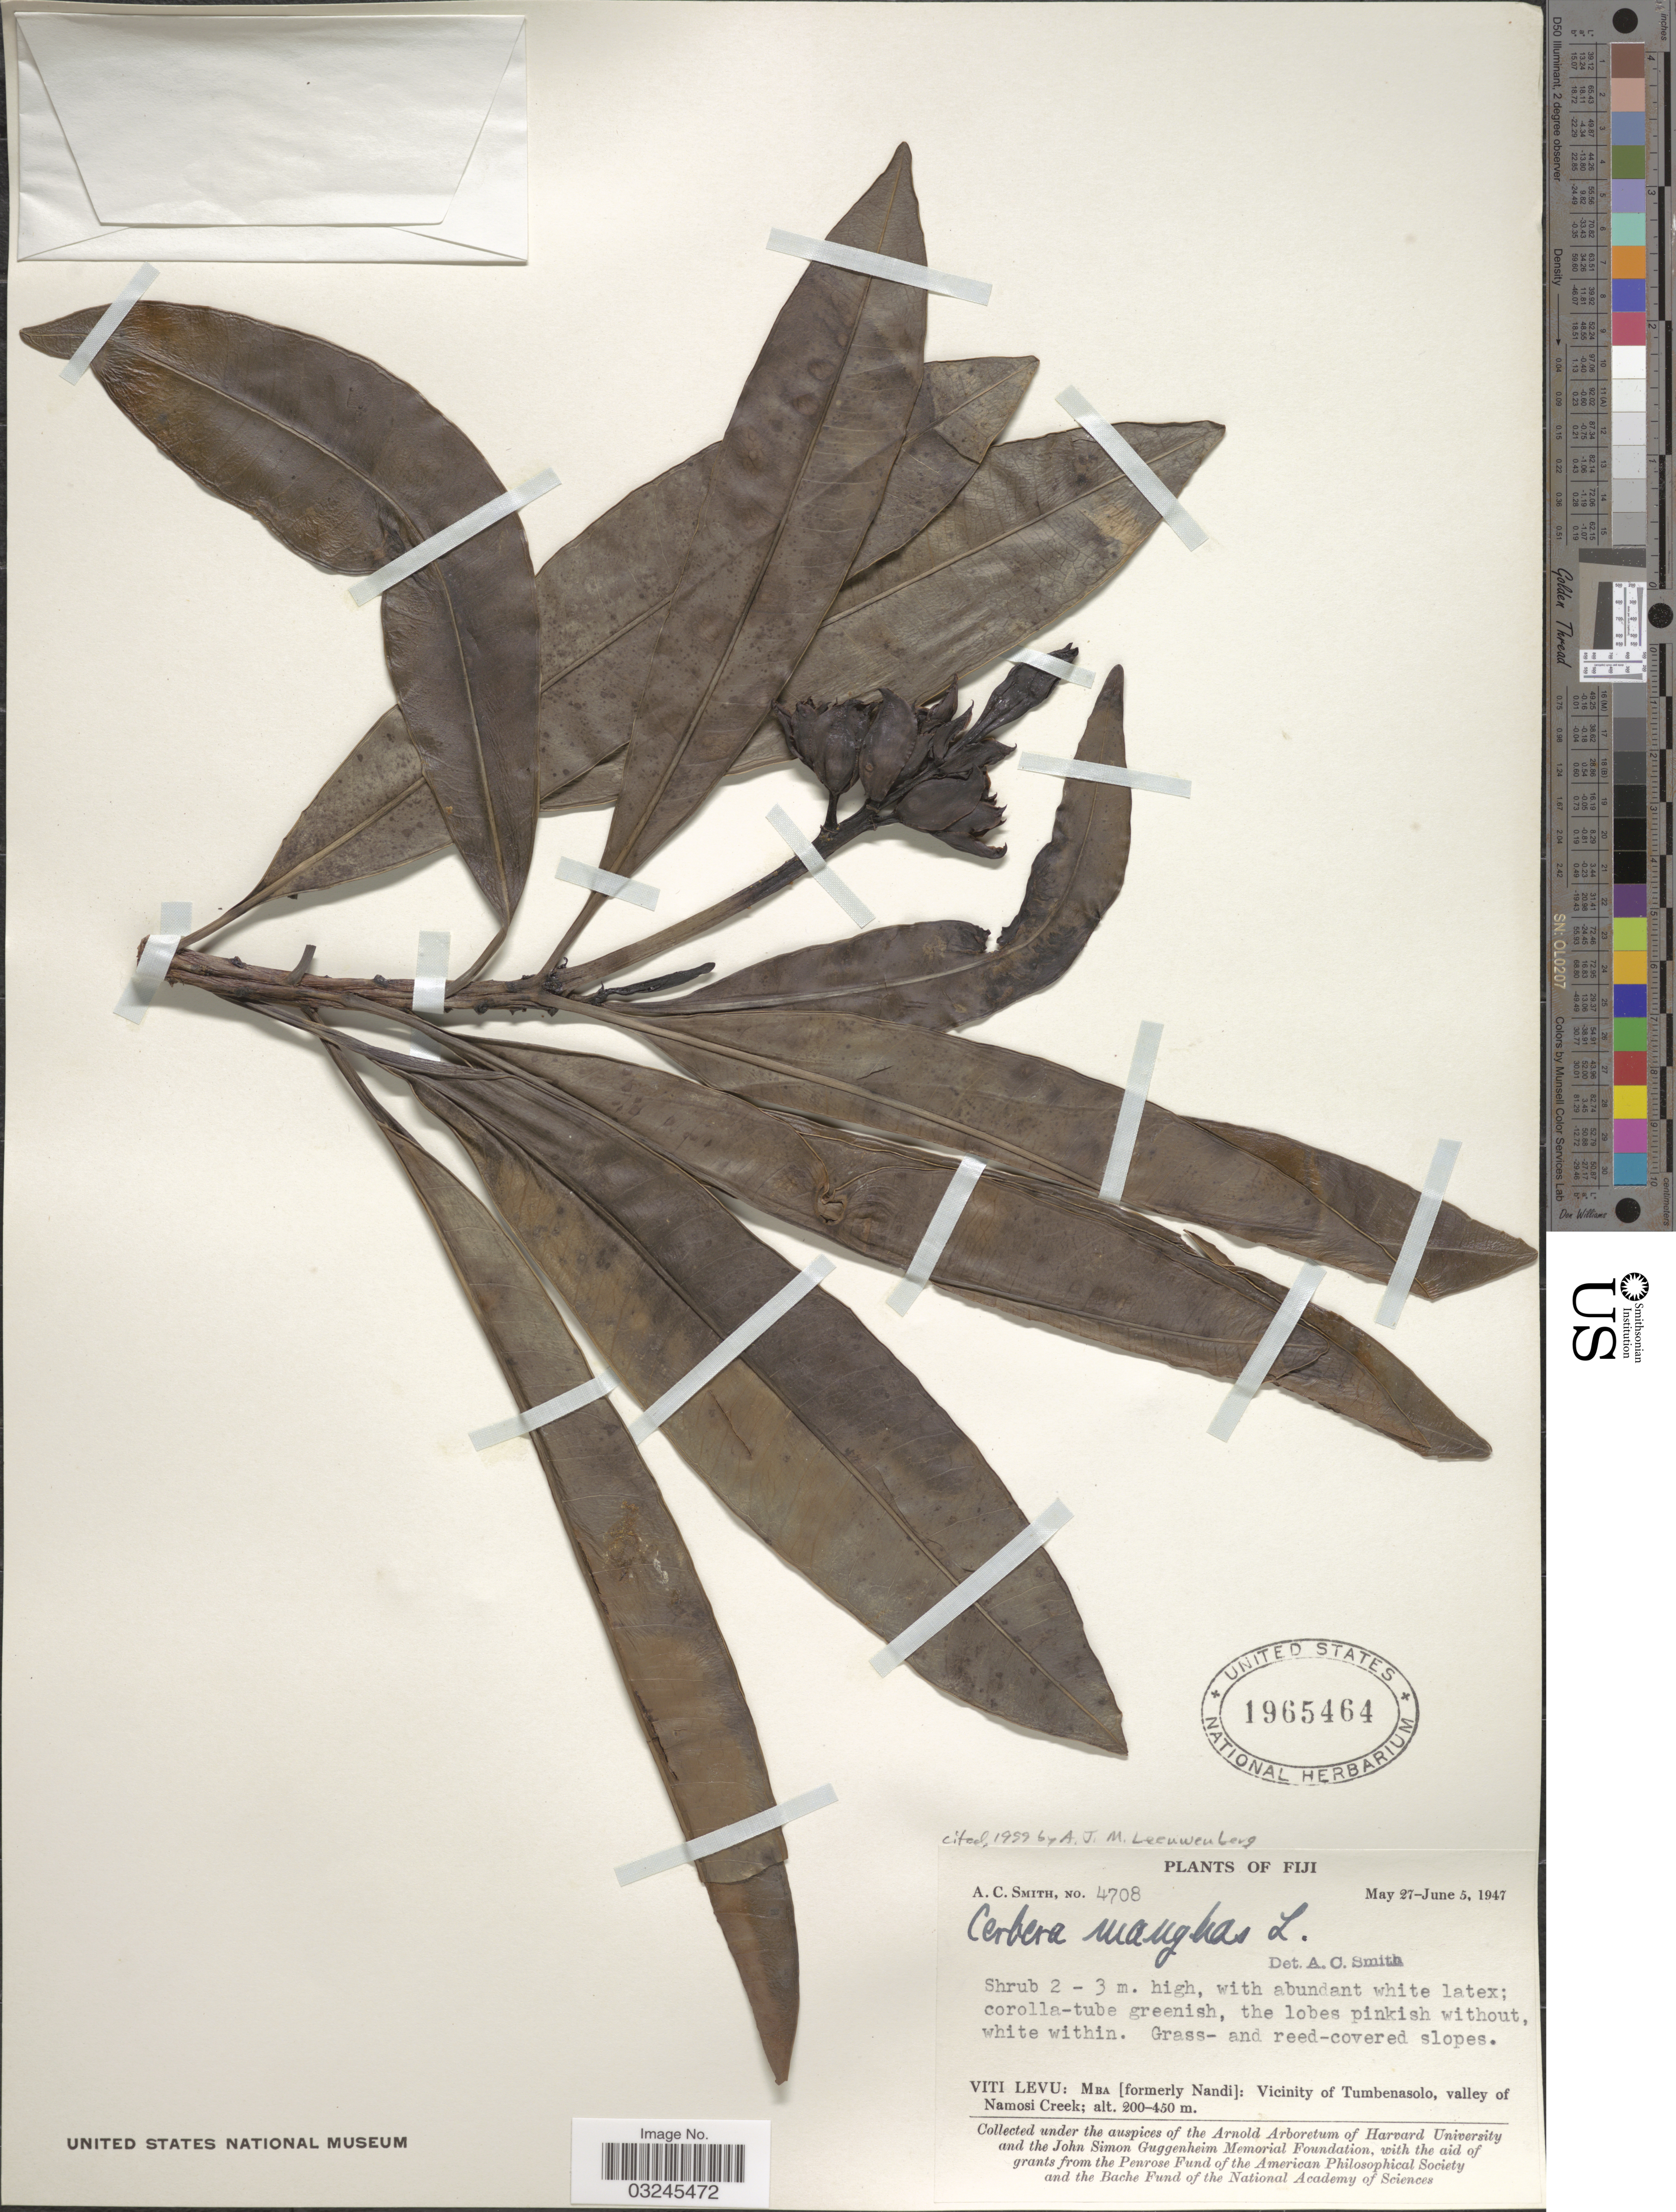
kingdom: Plantae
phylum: Tracheophyta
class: Magnoliopsida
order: Gentianales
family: Apocynaceae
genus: Cerbera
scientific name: Cerbera manghas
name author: L.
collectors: A. C. Smith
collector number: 4708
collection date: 1947-05-27/1947-06-05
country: Fiji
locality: Viti Levu: Mba [formerly Nandi]: Vicinity of Tumbenasolo, valley of Namosi Creek.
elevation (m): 200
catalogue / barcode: US 1965464